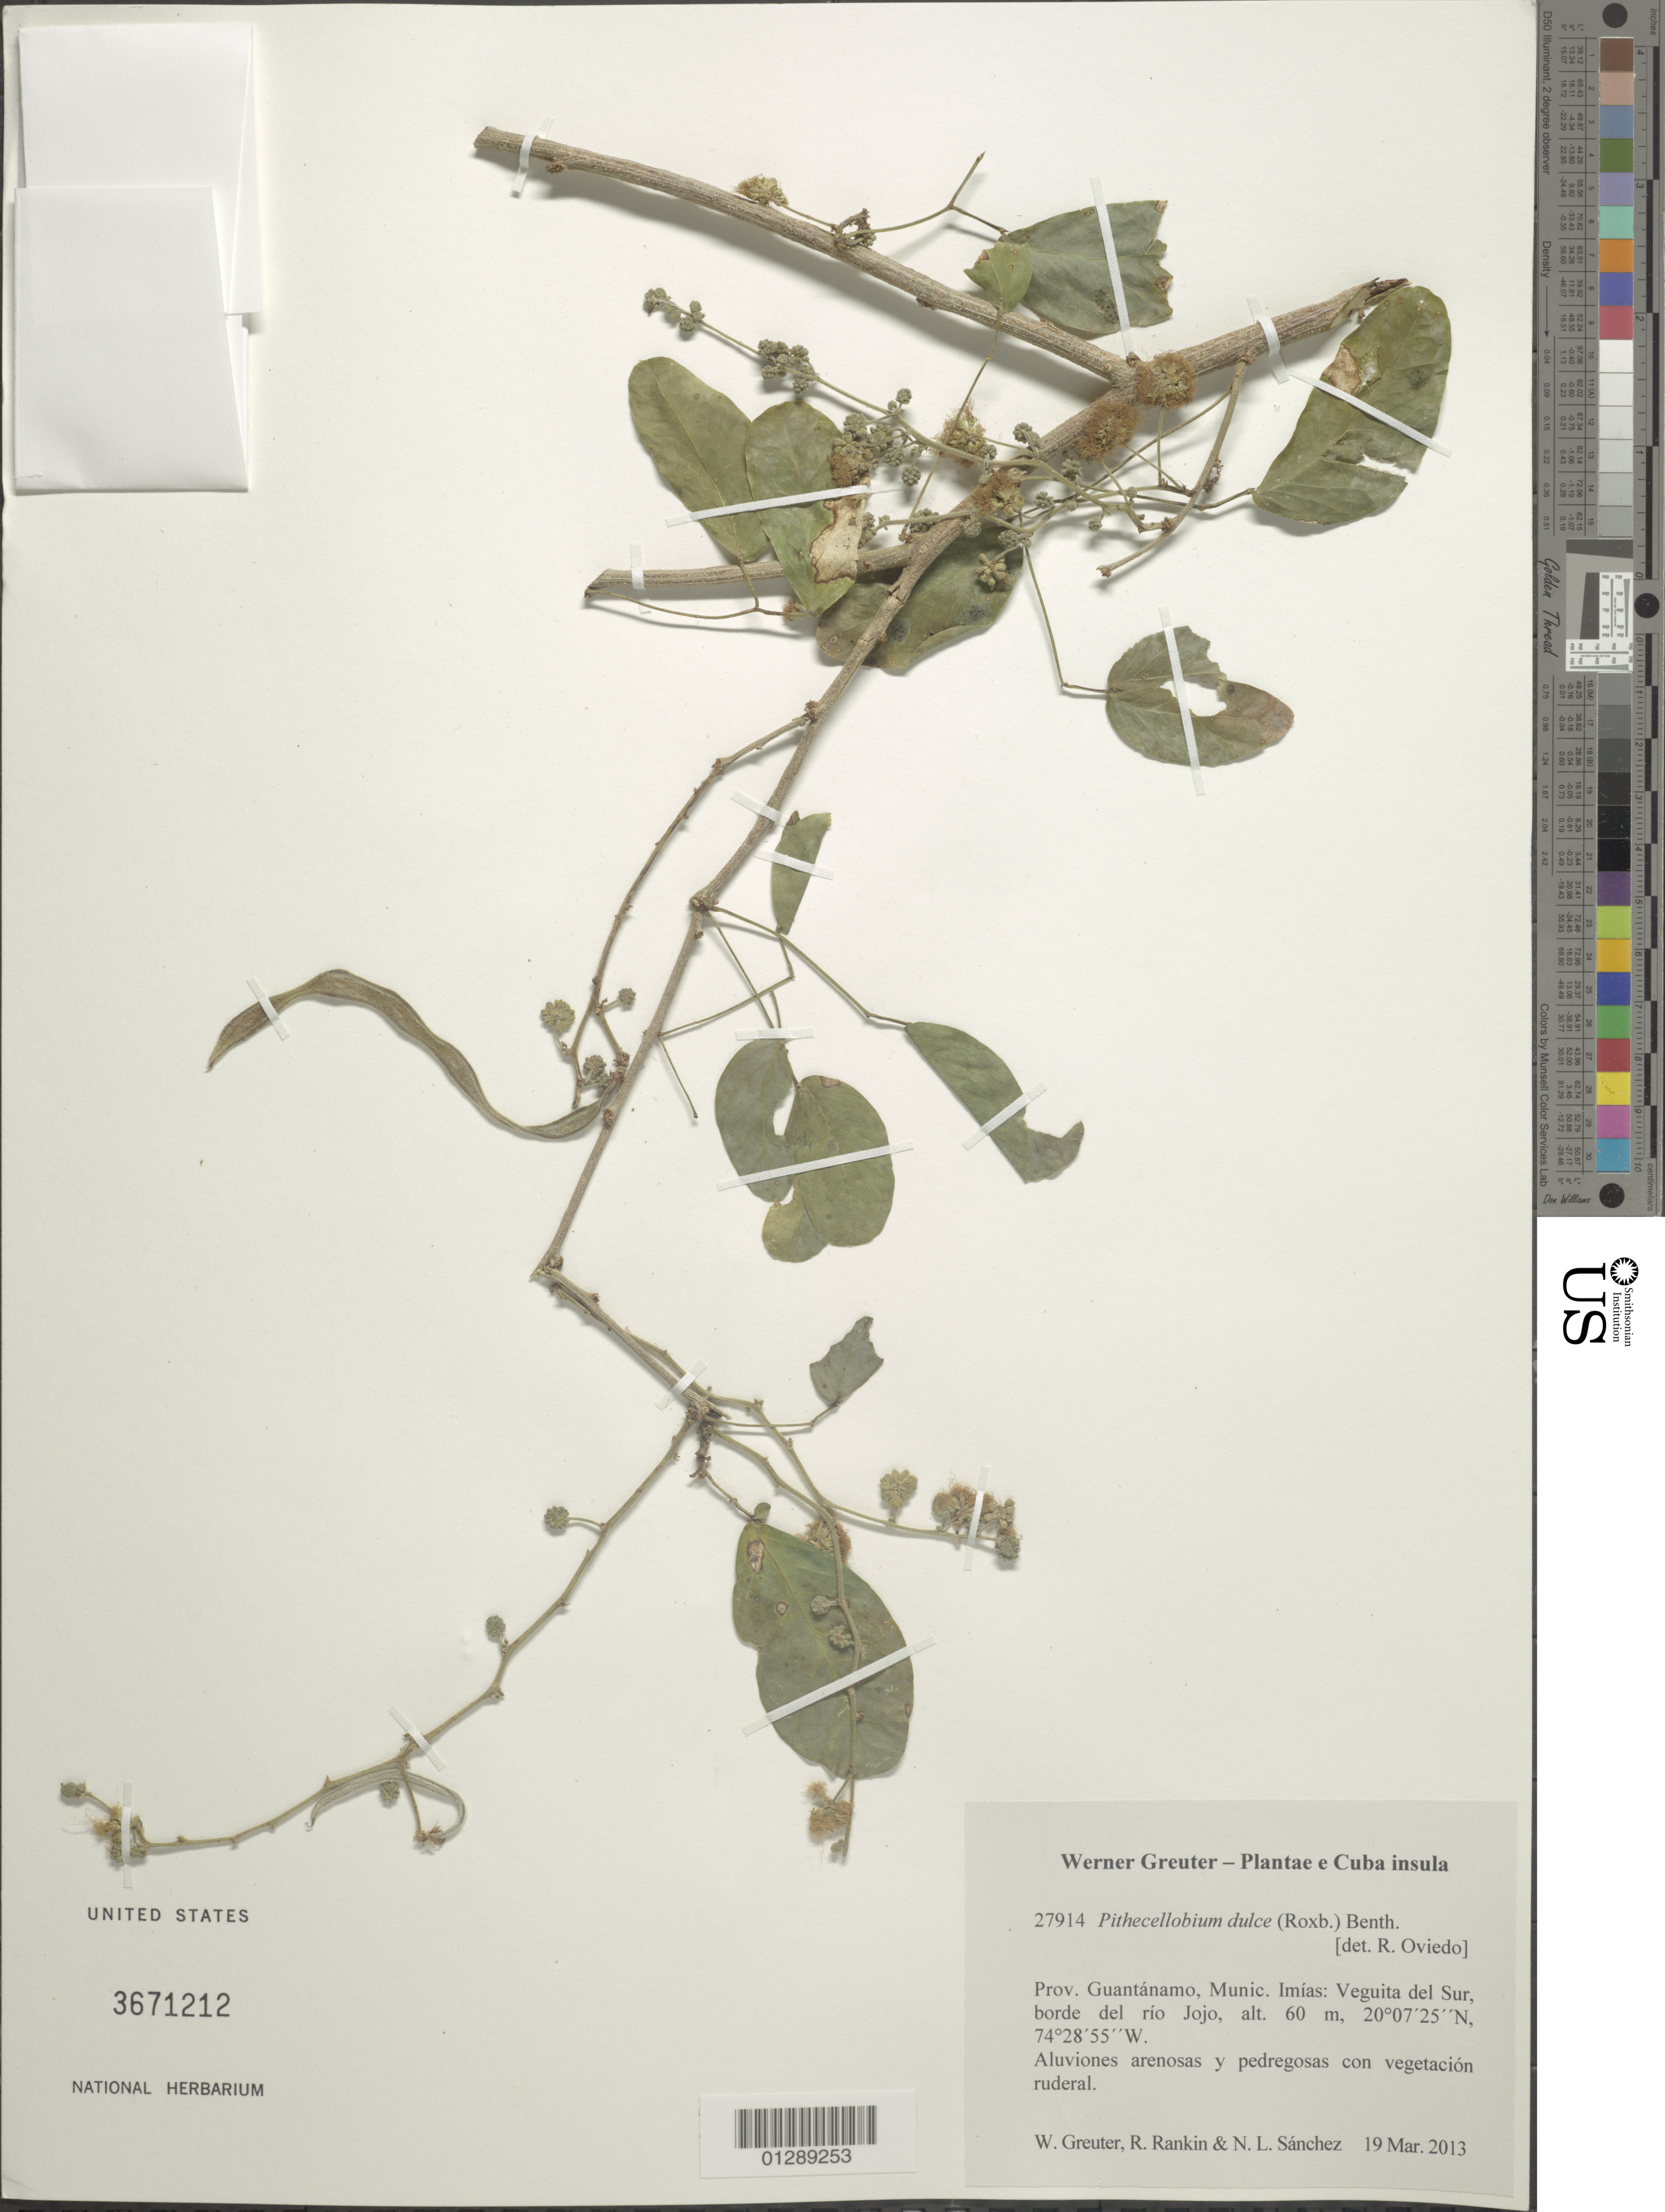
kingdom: Plantae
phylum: Tracheophyta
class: Magnoliopsida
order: Fabales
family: Fabaceae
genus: Pithecellobium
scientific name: Pithecellobium dulce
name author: (Roxb.) Benth.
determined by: Oviedo, R.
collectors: W. R. Greuter, R. Rankin Rodriguez & N. Sanchez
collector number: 27914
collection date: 2013-03-19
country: Cuba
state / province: Guantanamo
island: Cuba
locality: Munic. Imías: Veguita del Sur, borde del río Jojo.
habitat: Aluviones arenosas y pedregosas vegetación ruderal.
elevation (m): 60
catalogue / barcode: US 3671212